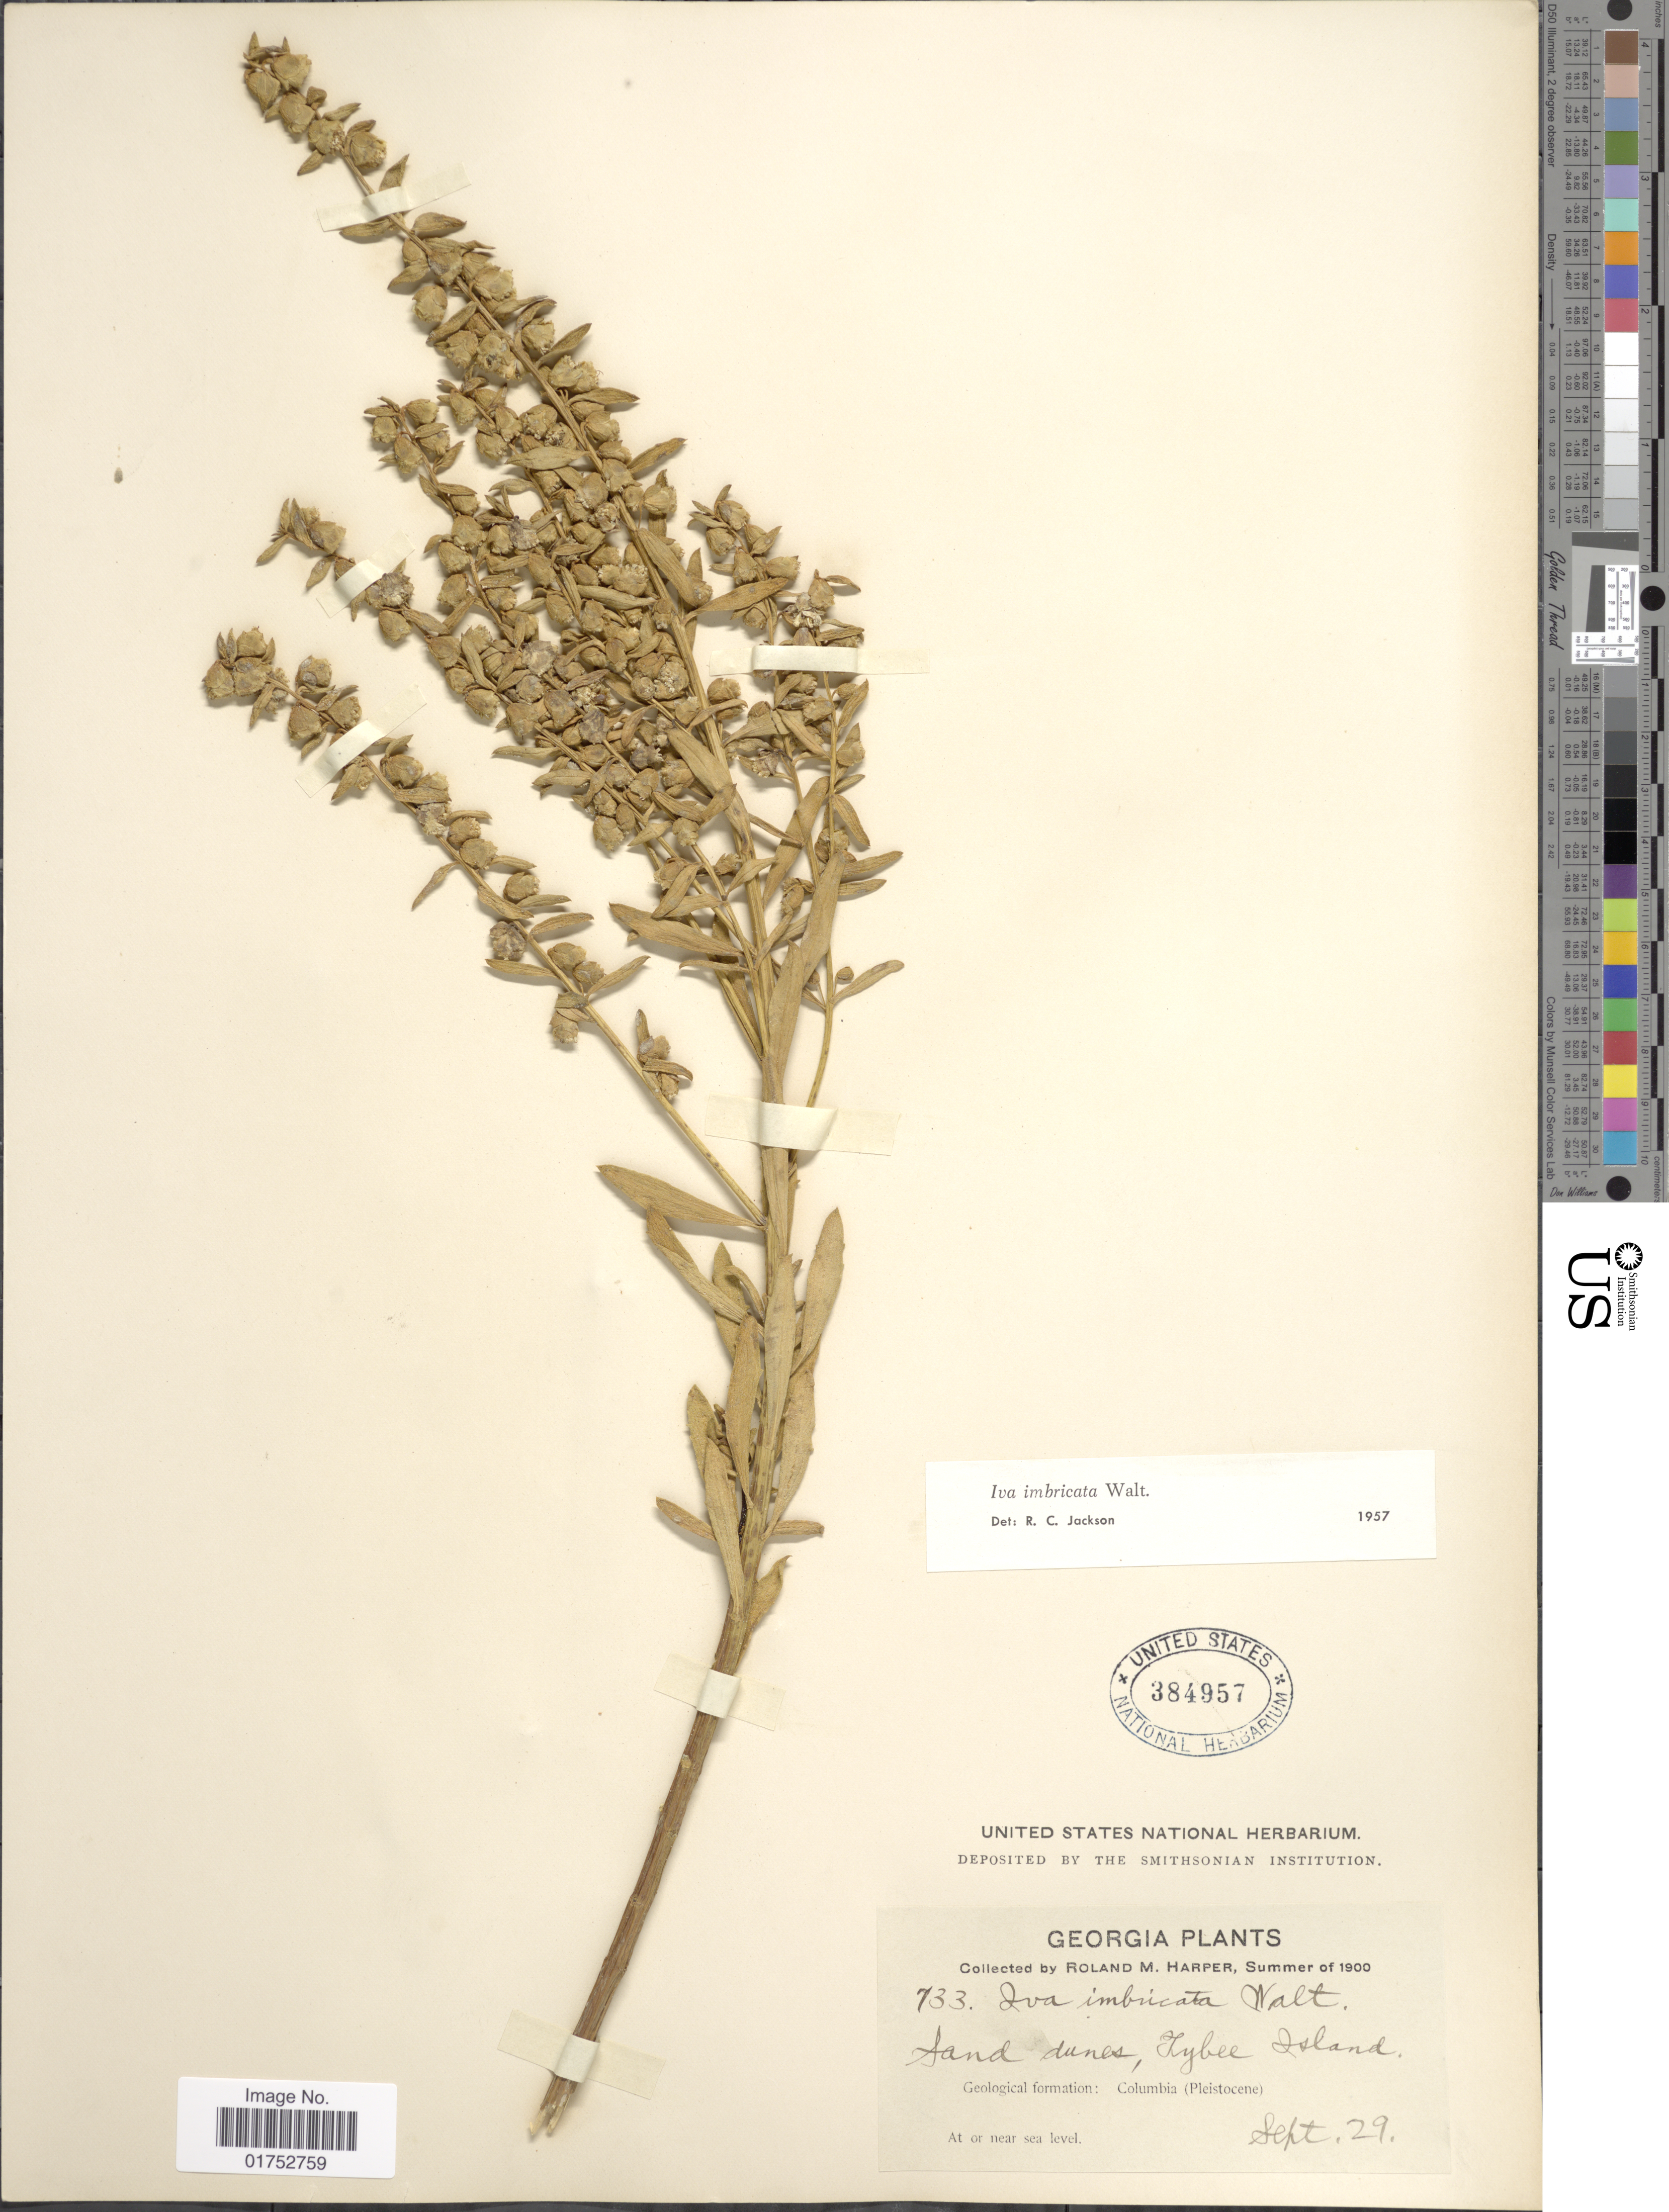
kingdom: Plantae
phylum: Tracheophyta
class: Magnoliopsida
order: Asterales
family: Asteraceae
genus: Iva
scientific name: Iva imbricata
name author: Walter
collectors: R. M. Harper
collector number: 733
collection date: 1900-09-29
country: United States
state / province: Georgia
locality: Tybee Island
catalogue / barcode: US 384957